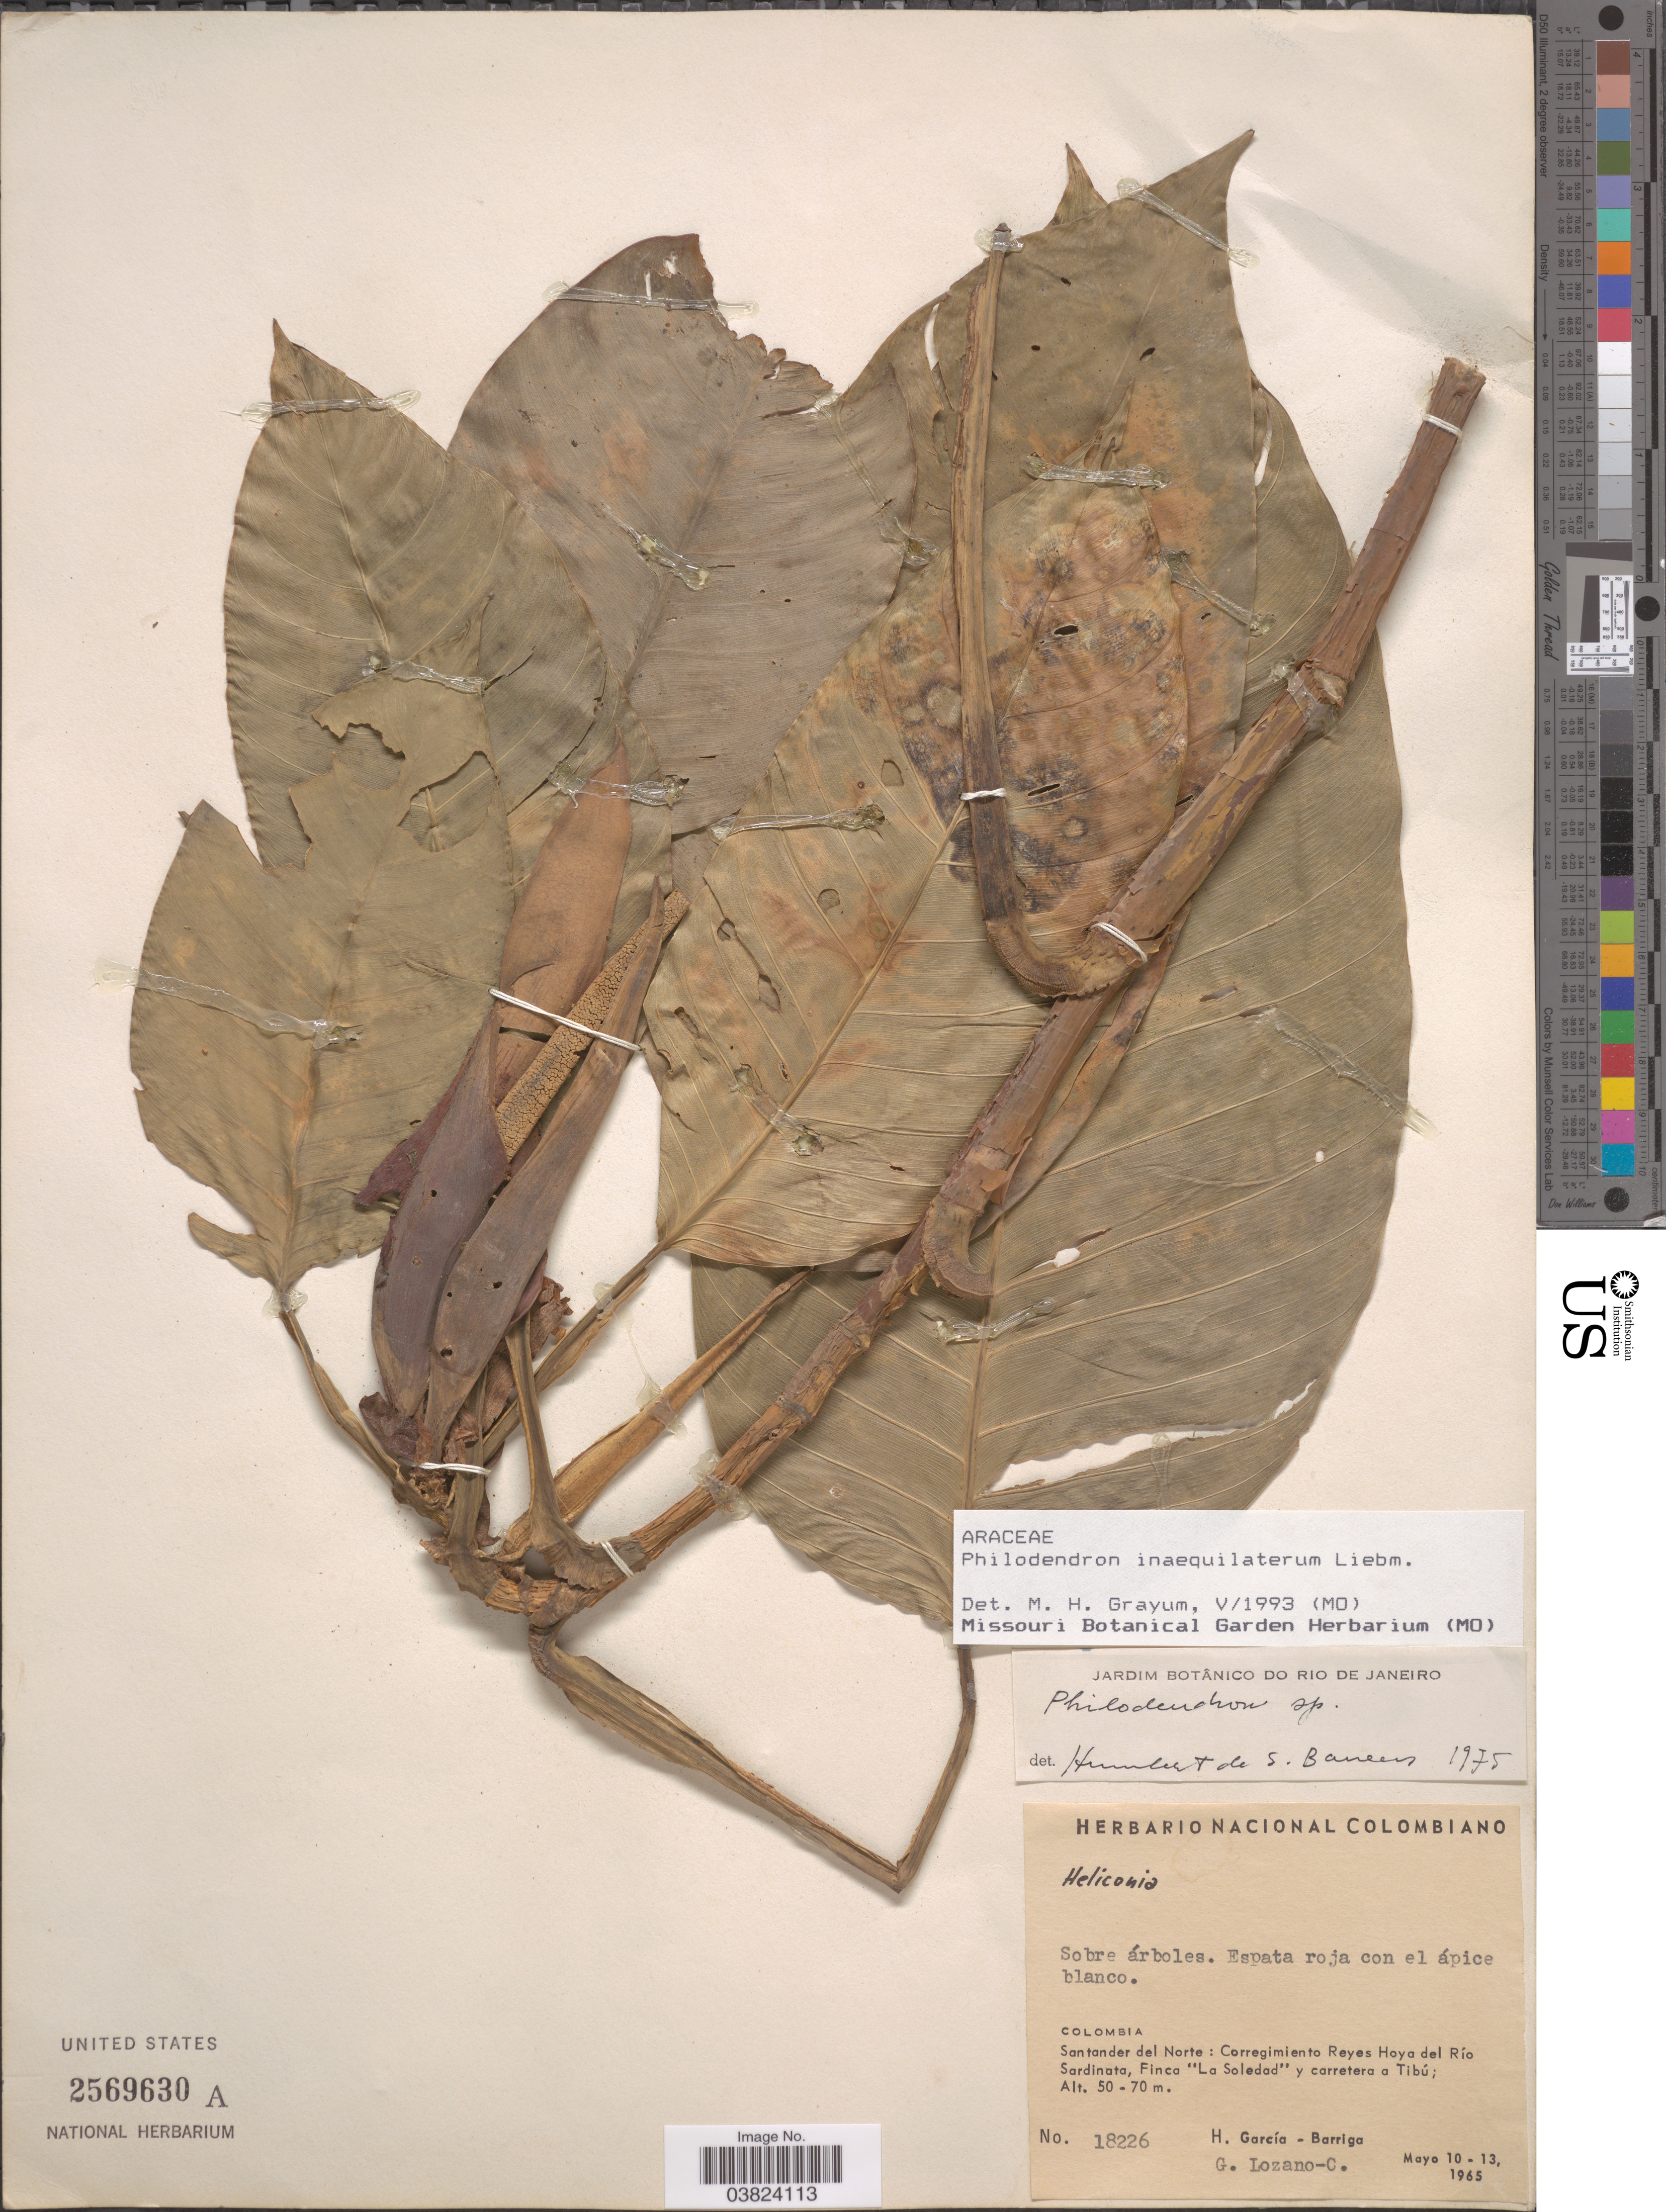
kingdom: Plantae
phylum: Tracheophyta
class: Liliopsida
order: Alismatales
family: Araceae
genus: Philodendron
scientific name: Philodendron inaequilaterum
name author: Liebm.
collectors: H. García Barriga & G. Lozano-Contreras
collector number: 18226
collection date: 1965-05-10/1965-05-13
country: Colombia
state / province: Norte de Santander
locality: Santander del Norte: Corregimiento Reyes Hoya del Río Sardinata, Finca "La Soledad" y carretera a Tibú.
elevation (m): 50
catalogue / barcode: US 2569630A